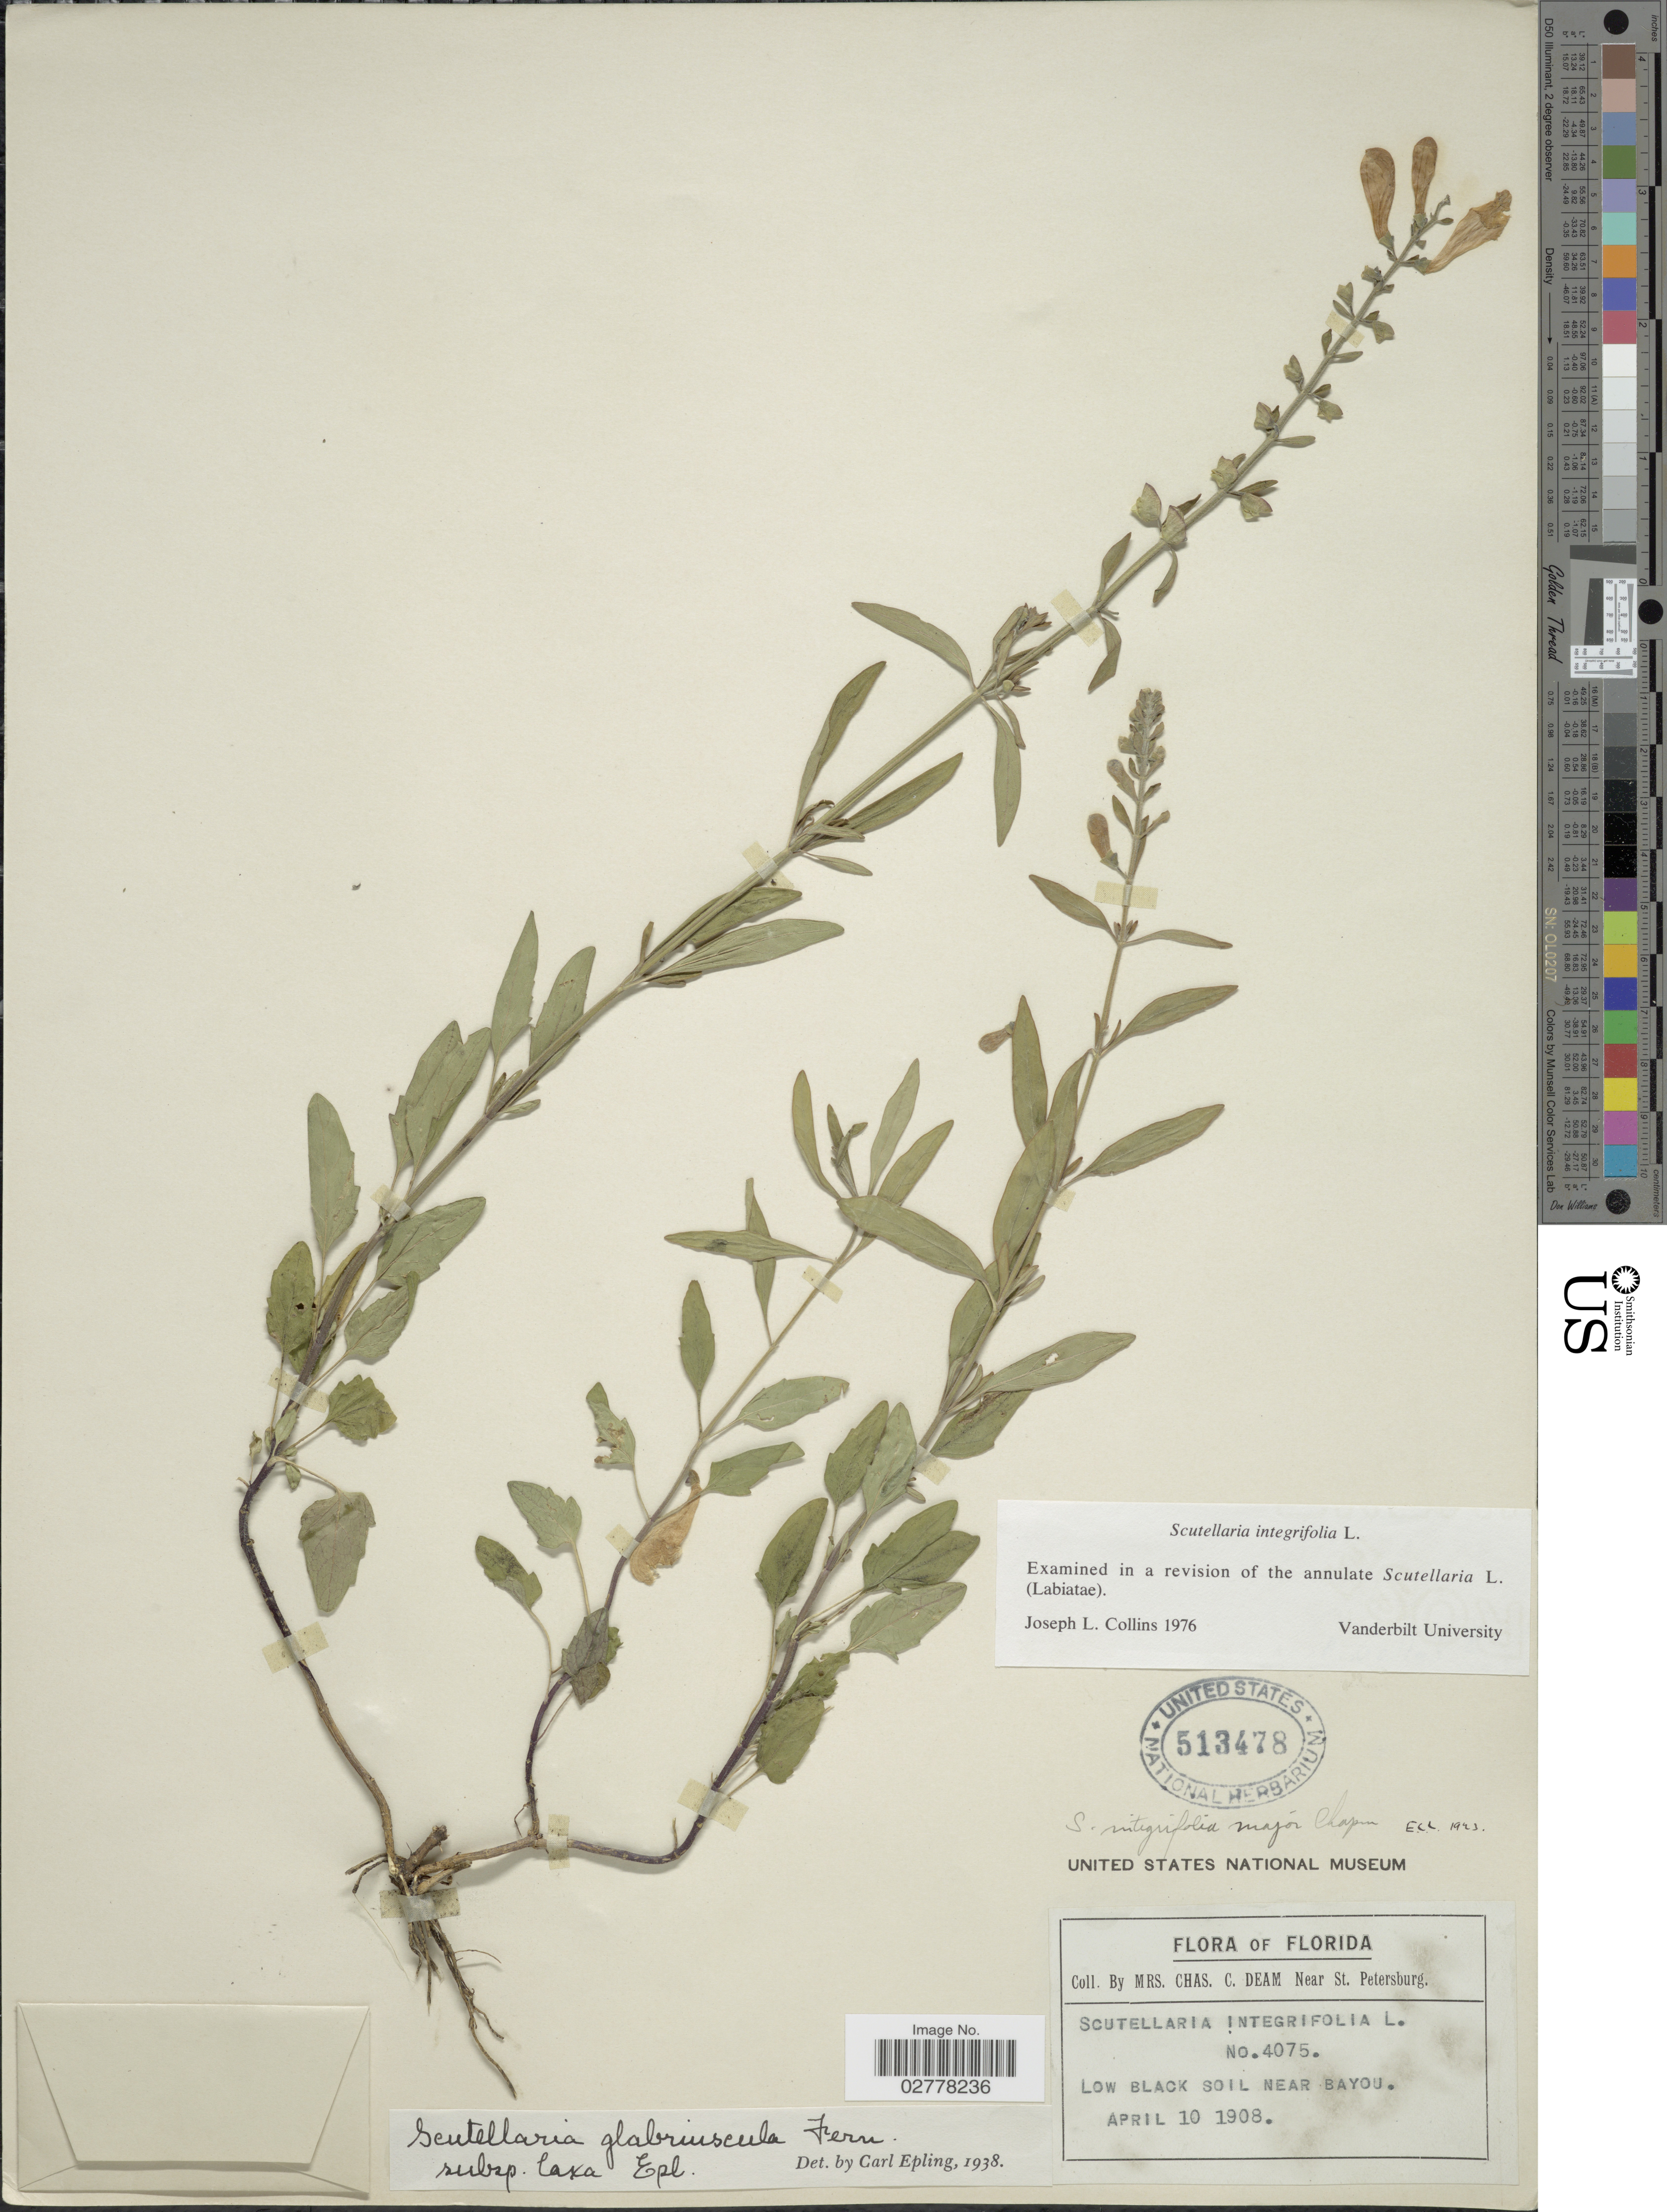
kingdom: Plantae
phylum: Tracheophyta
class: Magnoliopsida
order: Lamiales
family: Lamiaceae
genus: Scutellaria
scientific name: Scutellaria integrifolia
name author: L.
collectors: C. Deam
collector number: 4075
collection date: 1908-04-10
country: United States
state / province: Florida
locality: Near St. Petersburg. Low Black soil near Bayou.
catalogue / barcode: US 513478